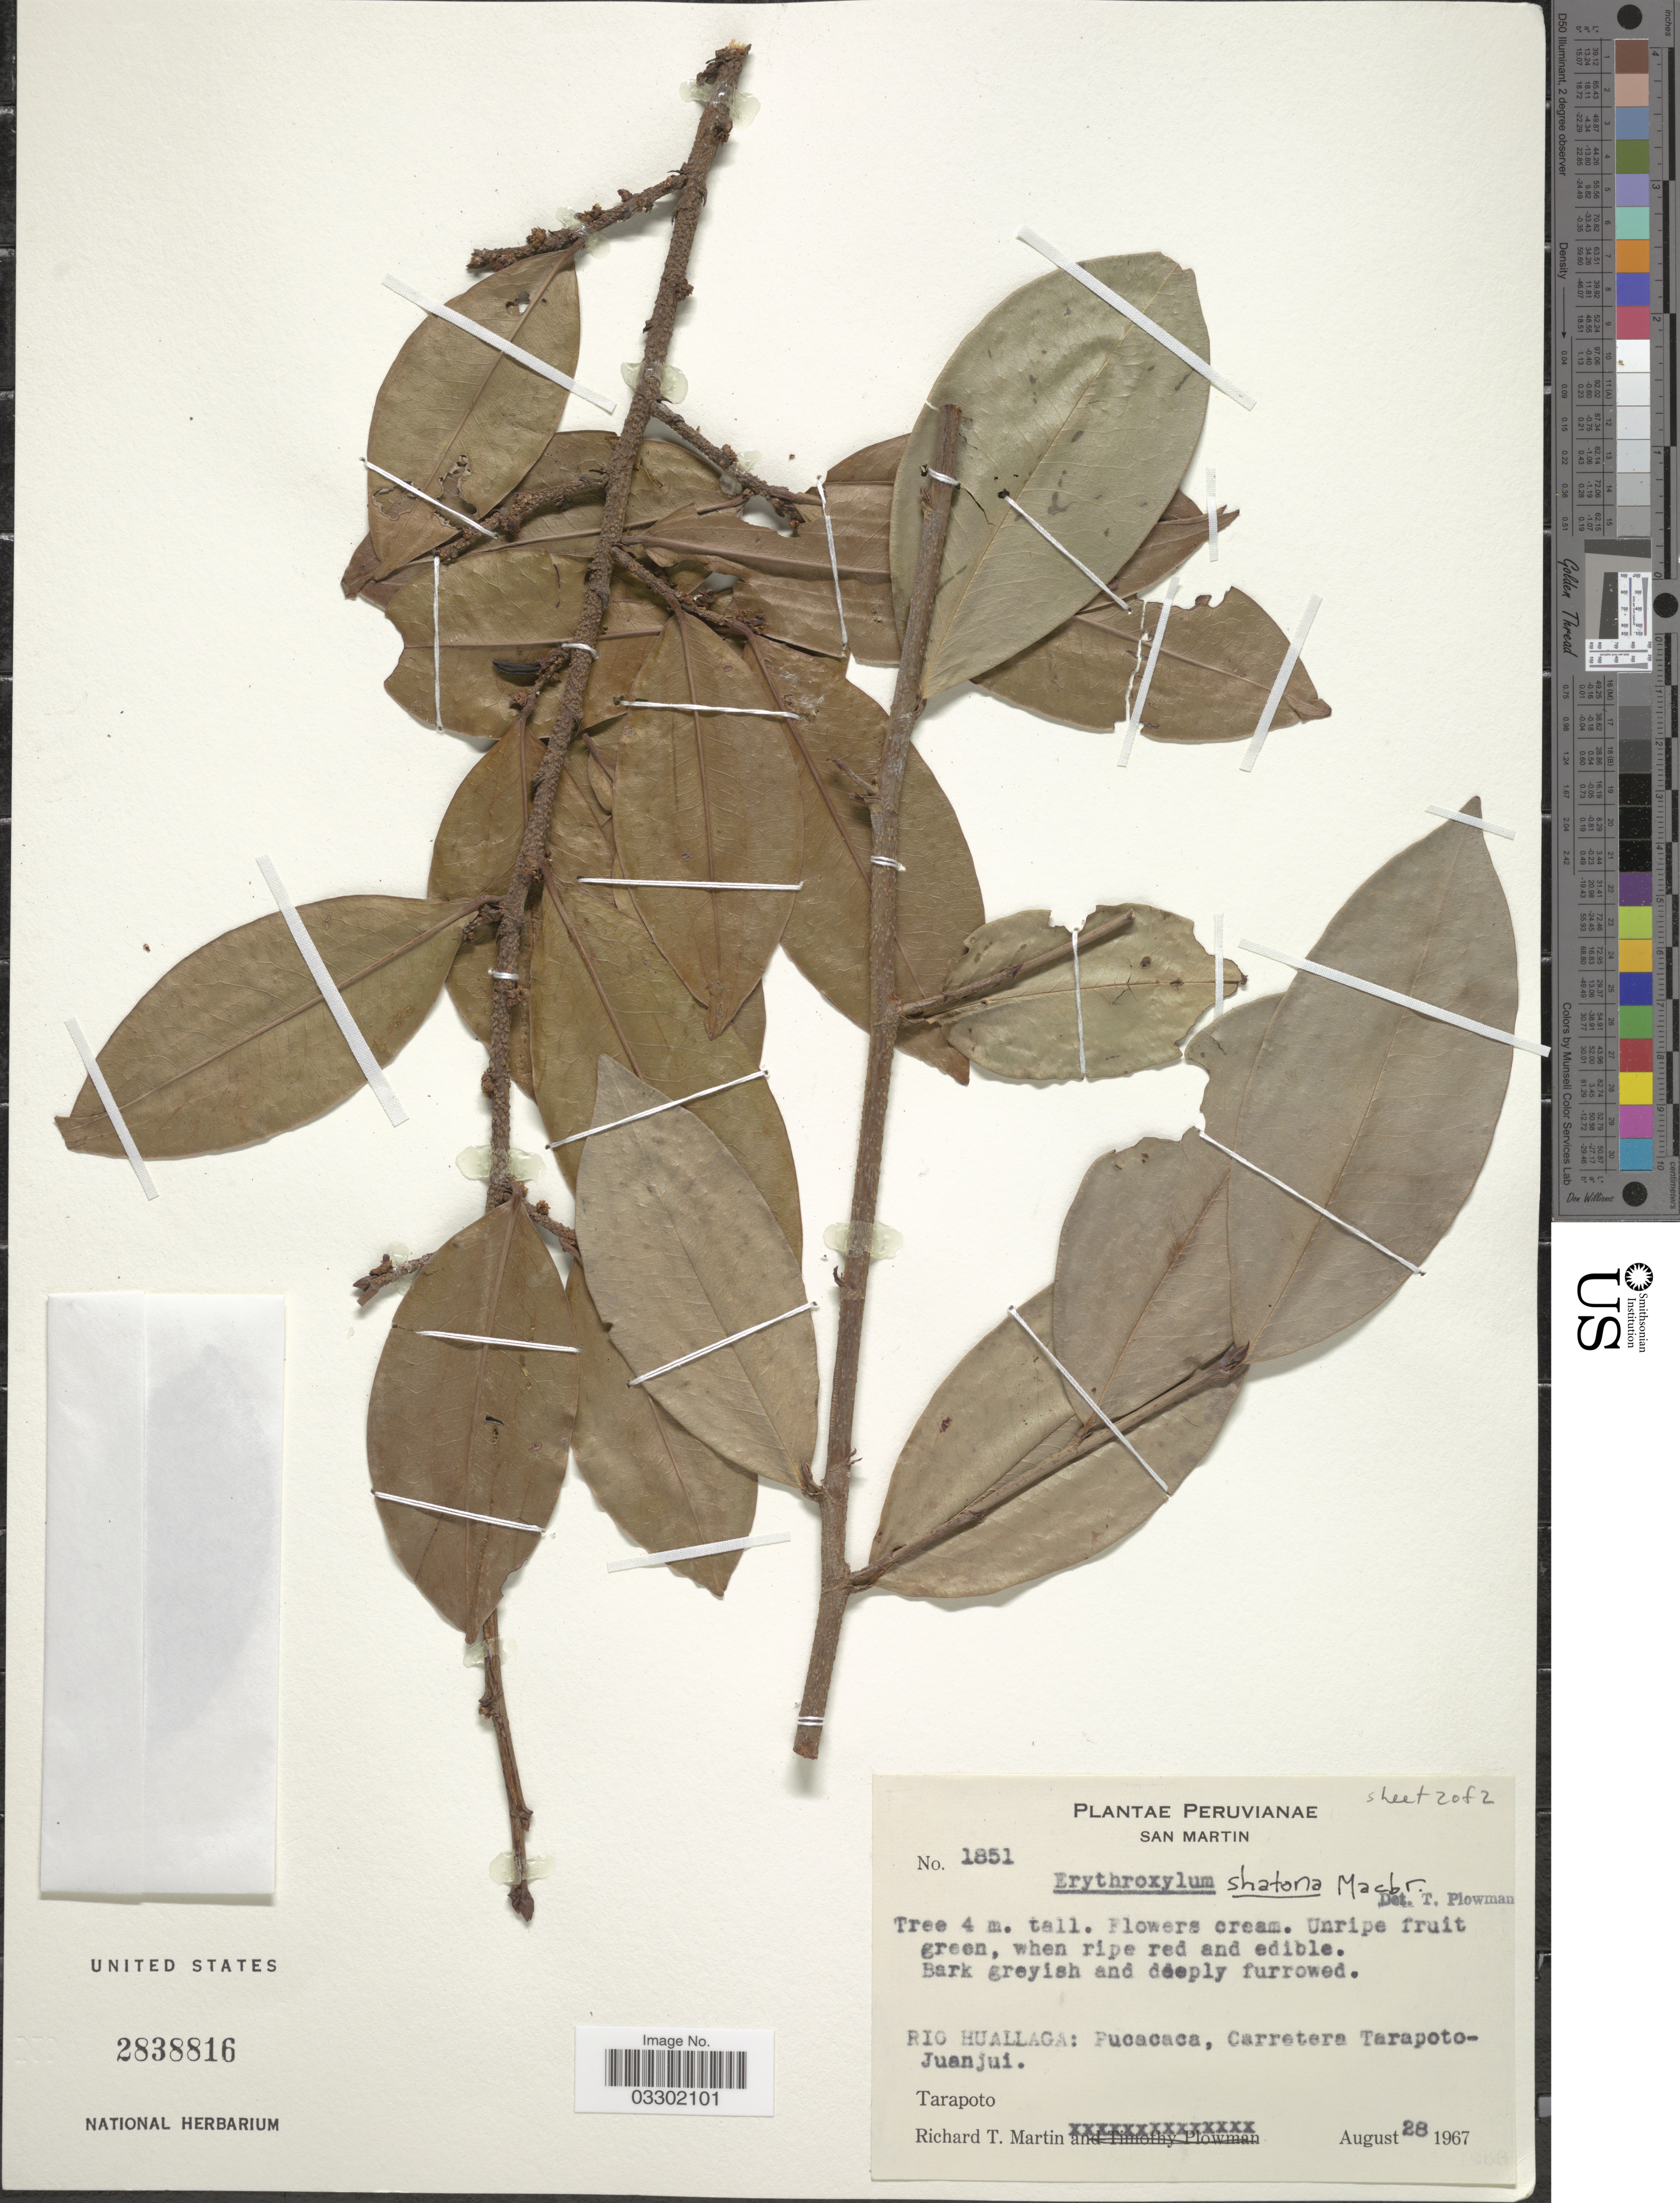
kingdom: Plantae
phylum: Tracheophyta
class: Magnoliopsida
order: Malpighiales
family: Erythroxylaceae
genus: Erythroxylum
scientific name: Erythroxylum shatona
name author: J.F. Macbr.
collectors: R. T. Martin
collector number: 1851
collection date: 1967-08-28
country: Peru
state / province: San Martín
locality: Rio Huallaga: Pucacaca, Carretera Tarapoto-Juanjui, Tarapoto.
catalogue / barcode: US 2838816